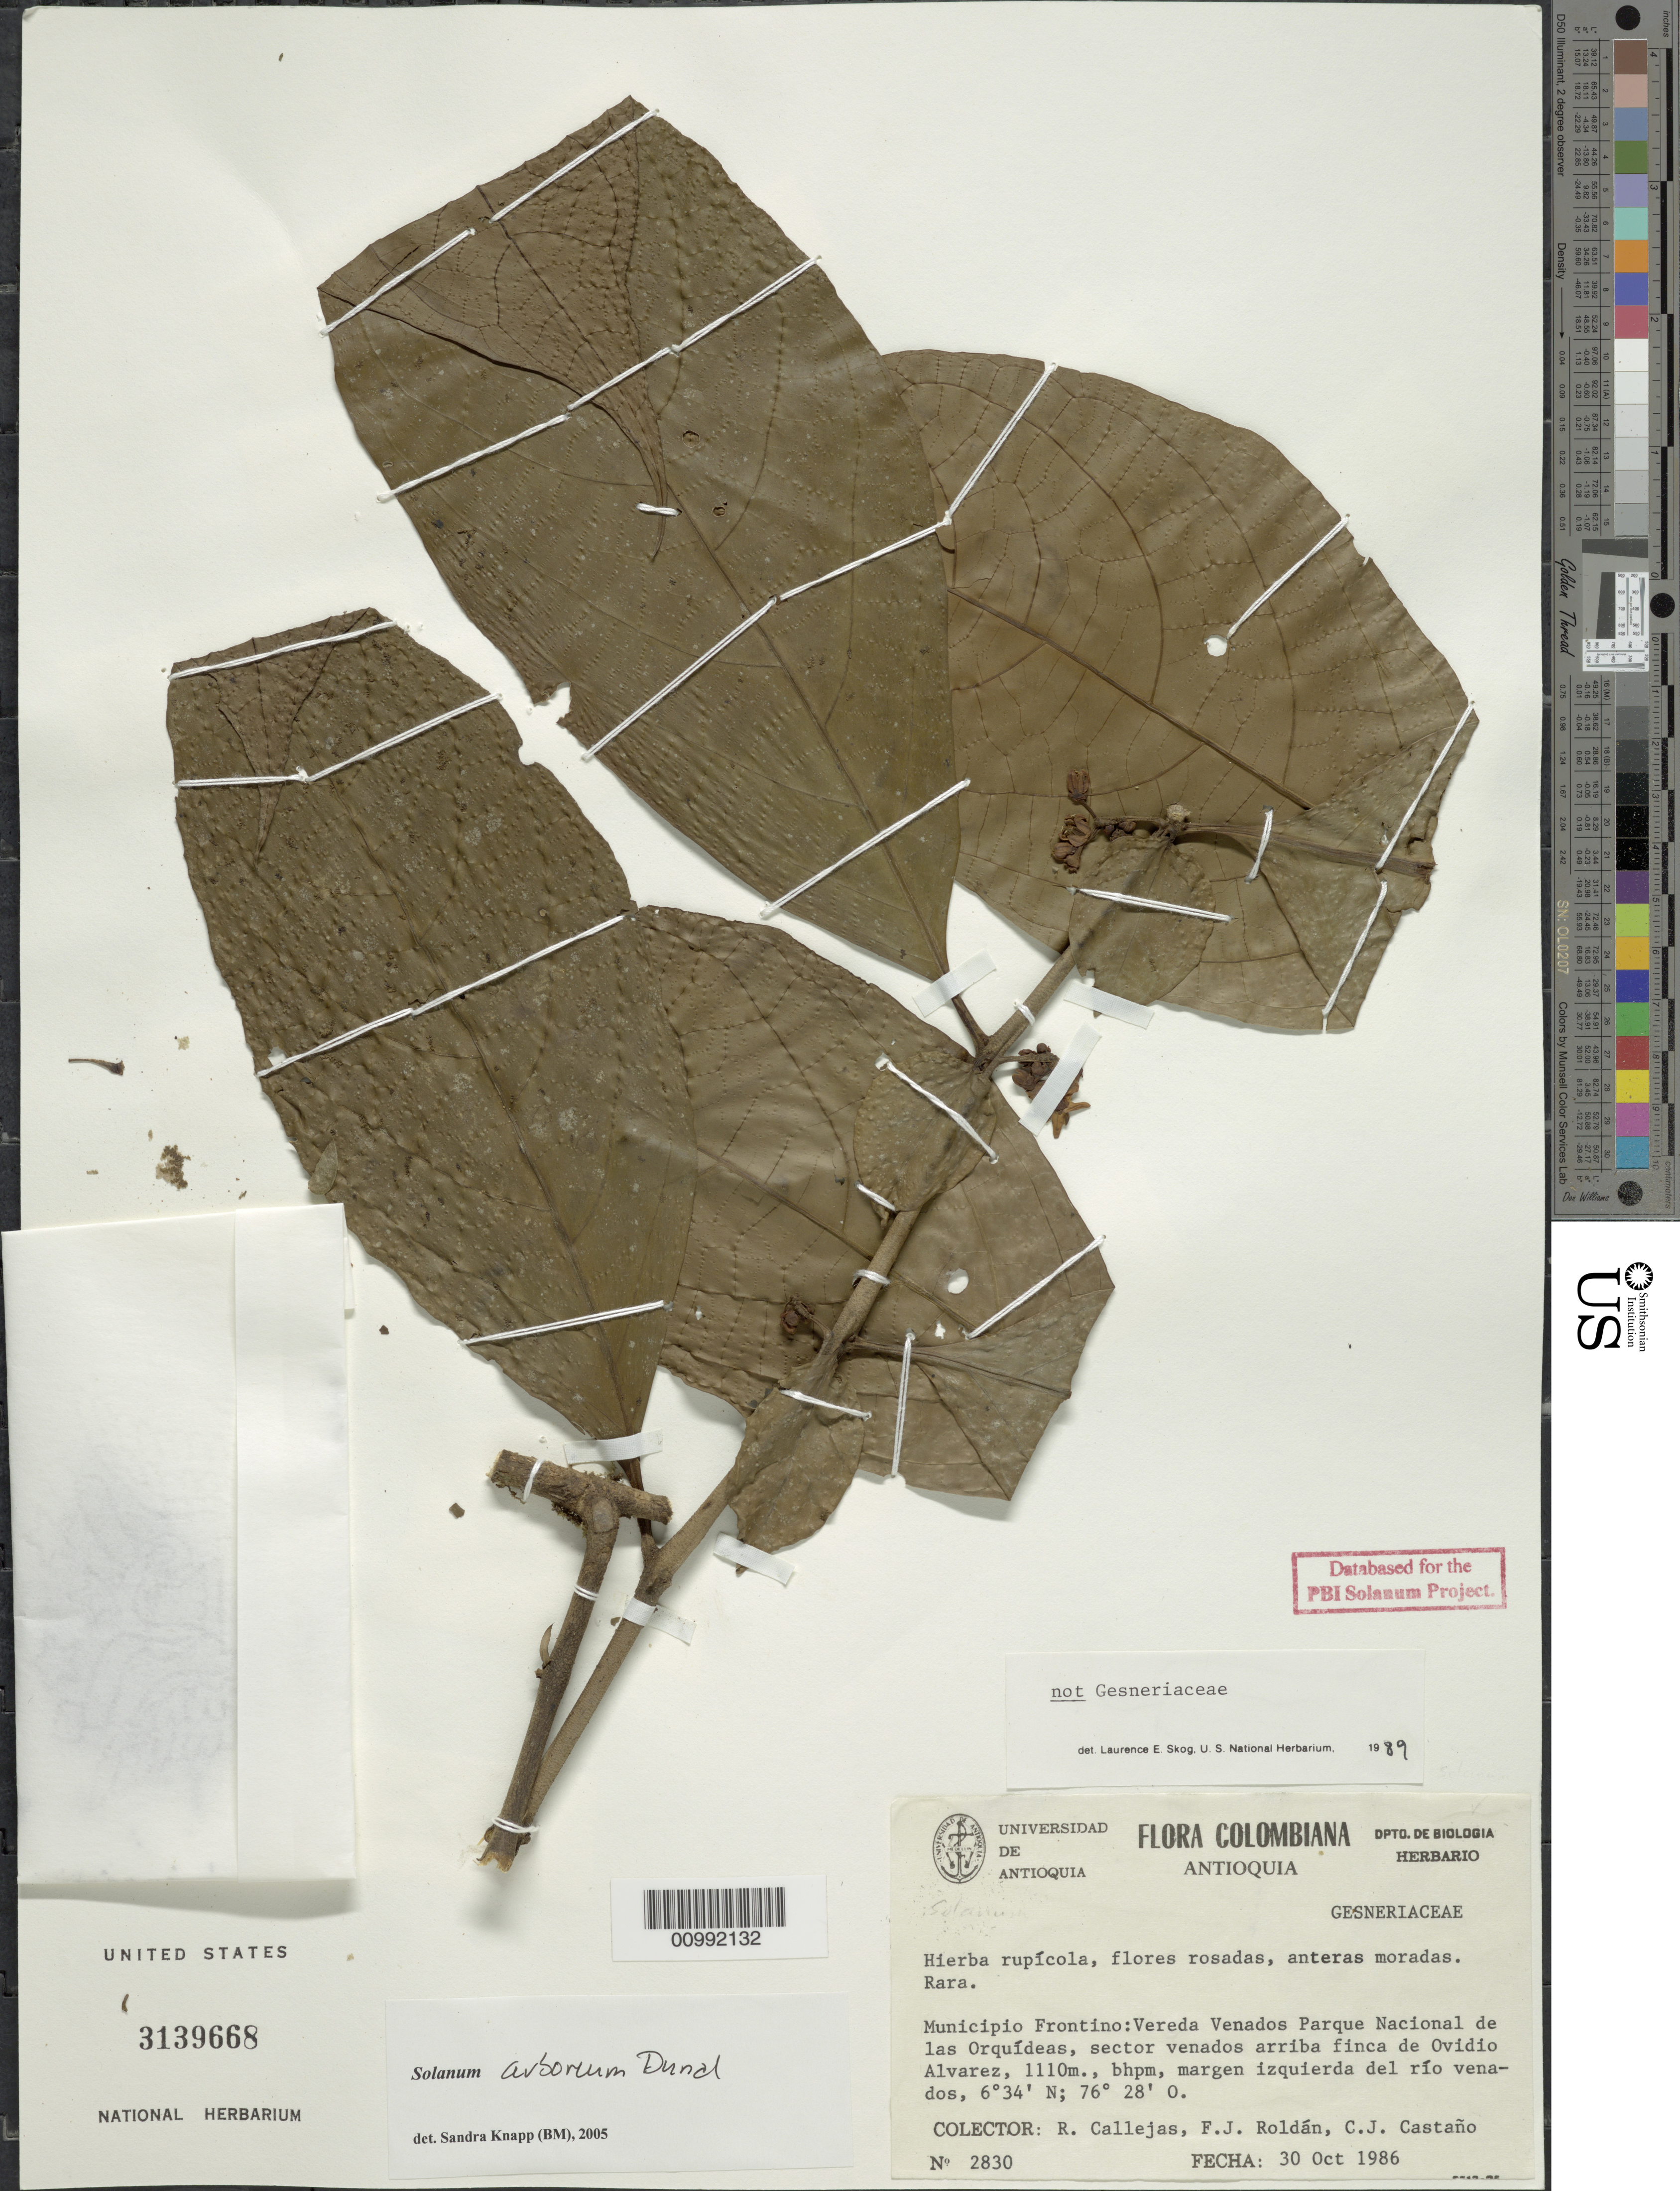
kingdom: Plantae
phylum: Tracheophyta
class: Magnoliopsida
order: Solanales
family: Solanaceae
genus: Solanum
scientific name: Solanum arboreum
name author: Dunal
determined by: Knapp, S. D.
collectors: R. Callejas, F. J. Roldán & C. Castaño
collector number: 2830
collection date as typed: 30 Oct 1986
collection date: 1986-10-30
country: Colombia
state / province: Antioquia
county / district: Frontino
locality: vereda Venados, sector Venados, arriba finca de Ovidio Alvarez, margen izquierda de Río Venados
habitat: bhpm (bosque humedo premontano)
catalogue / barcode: US 3139668